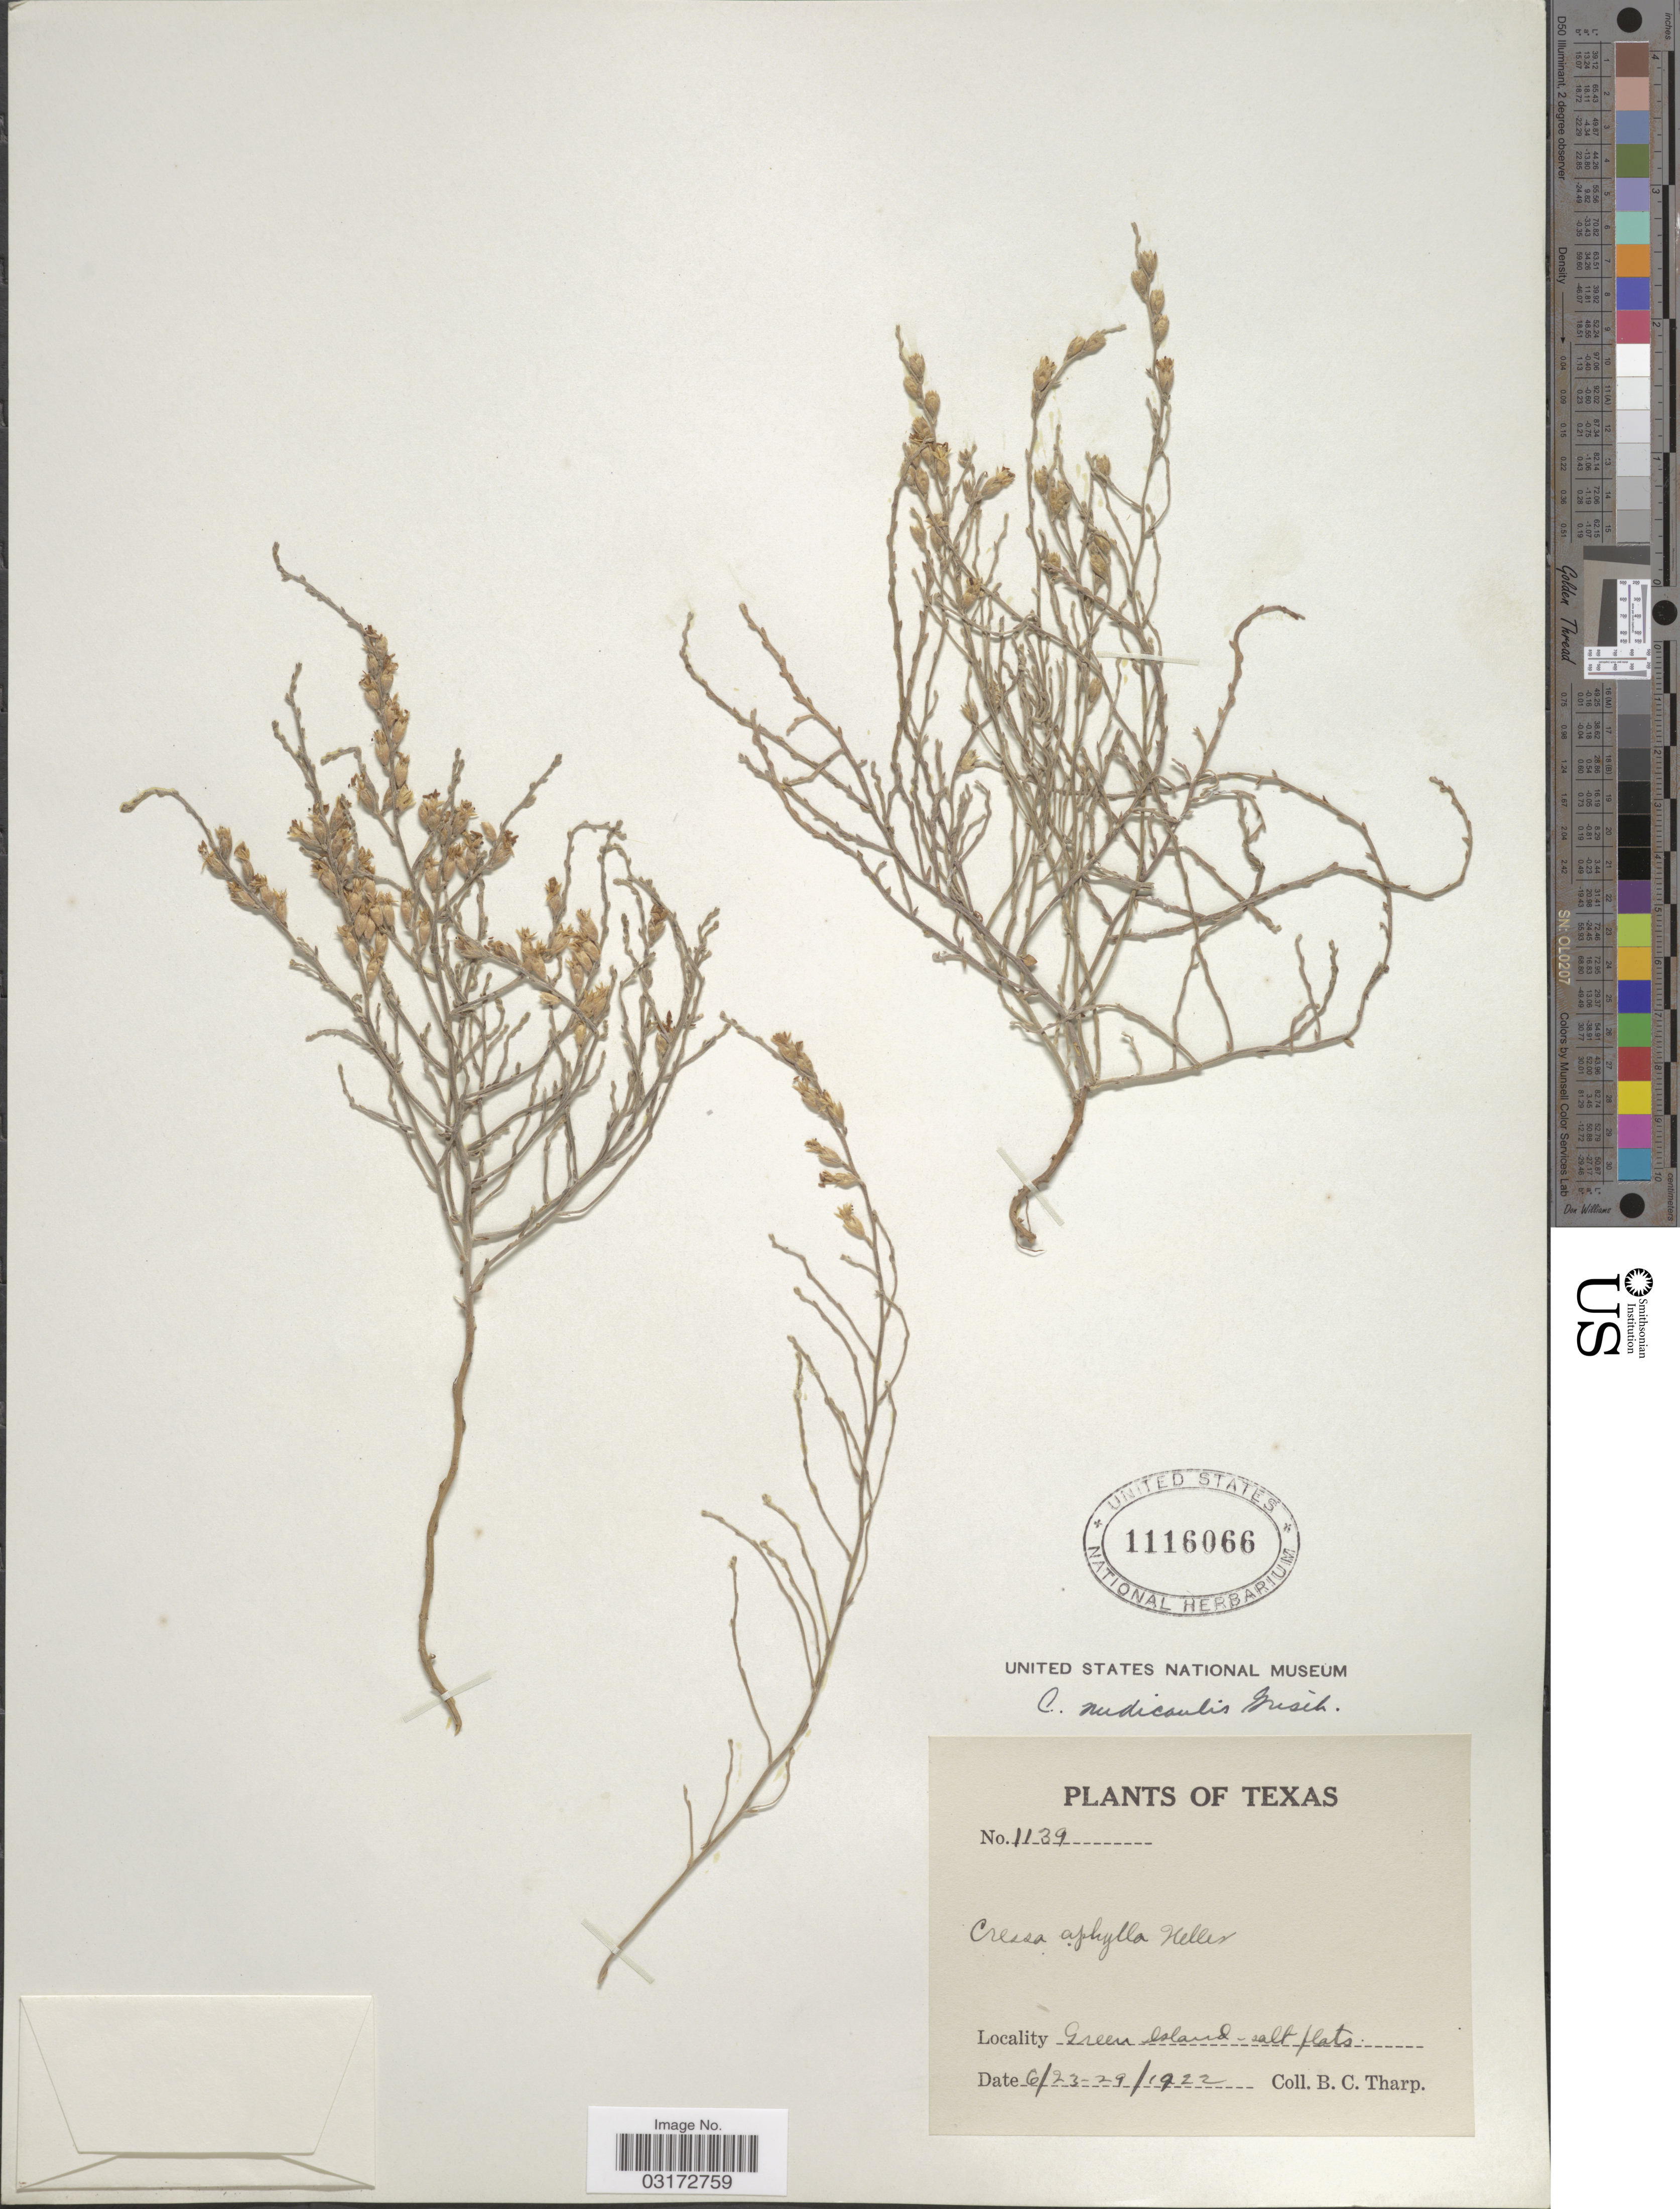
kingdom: Plantae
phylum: Tracheophyta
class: Magnoliopsida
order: Solanales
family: Convolvulaceae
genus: Cressa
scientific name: Cressa nudicaulis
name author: Griseb.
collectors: B. C. Tharp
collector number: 1139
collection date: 1922-06-23/1922-06-29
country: United States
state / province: Texas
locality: Green Isabel.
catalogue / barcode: US 1116066